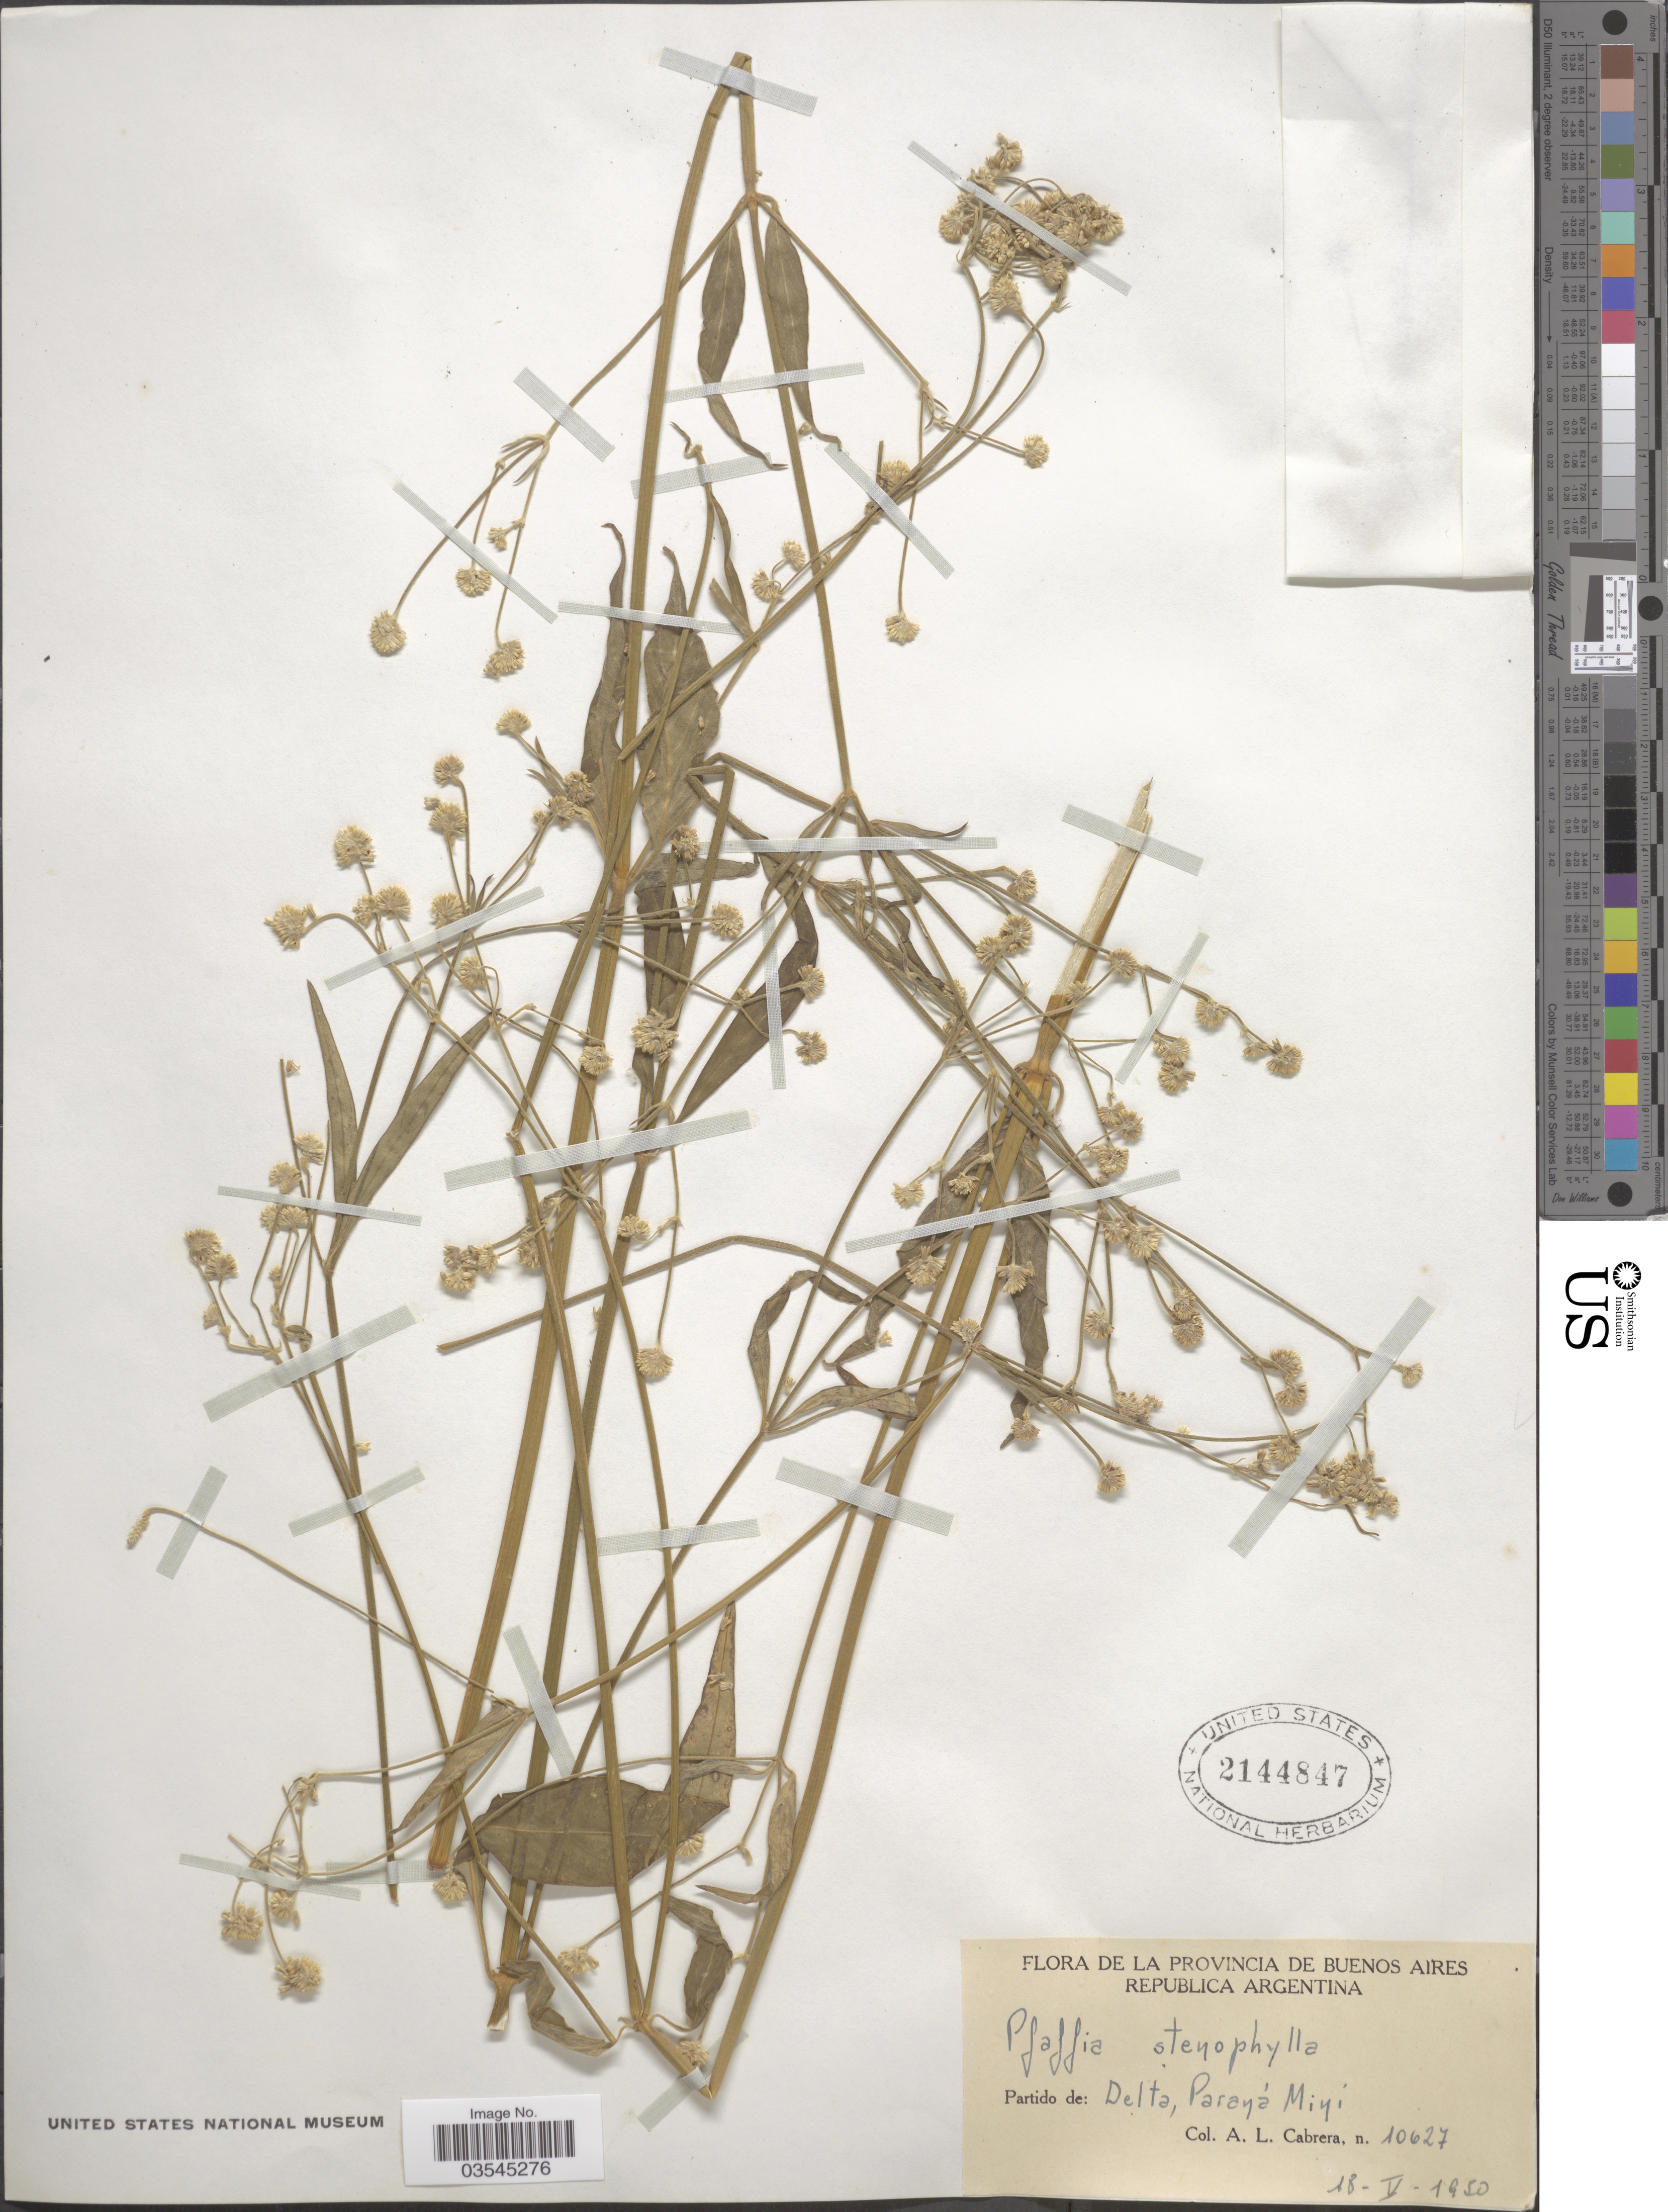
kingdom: Plantae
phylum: Tracheophyta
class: Magnoliopsida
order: Caryophyllales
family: Amaranthaceae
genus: Pfaffia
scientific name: Pfaffia glomerata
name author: (Spreng.) Pedersen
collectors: A. L. Cabrera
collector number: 10627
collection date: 1950-05-18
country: Argentina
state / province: Buenos Aires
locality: Partido de: Delta, Parayá Miyi.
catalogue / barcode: US 2144847